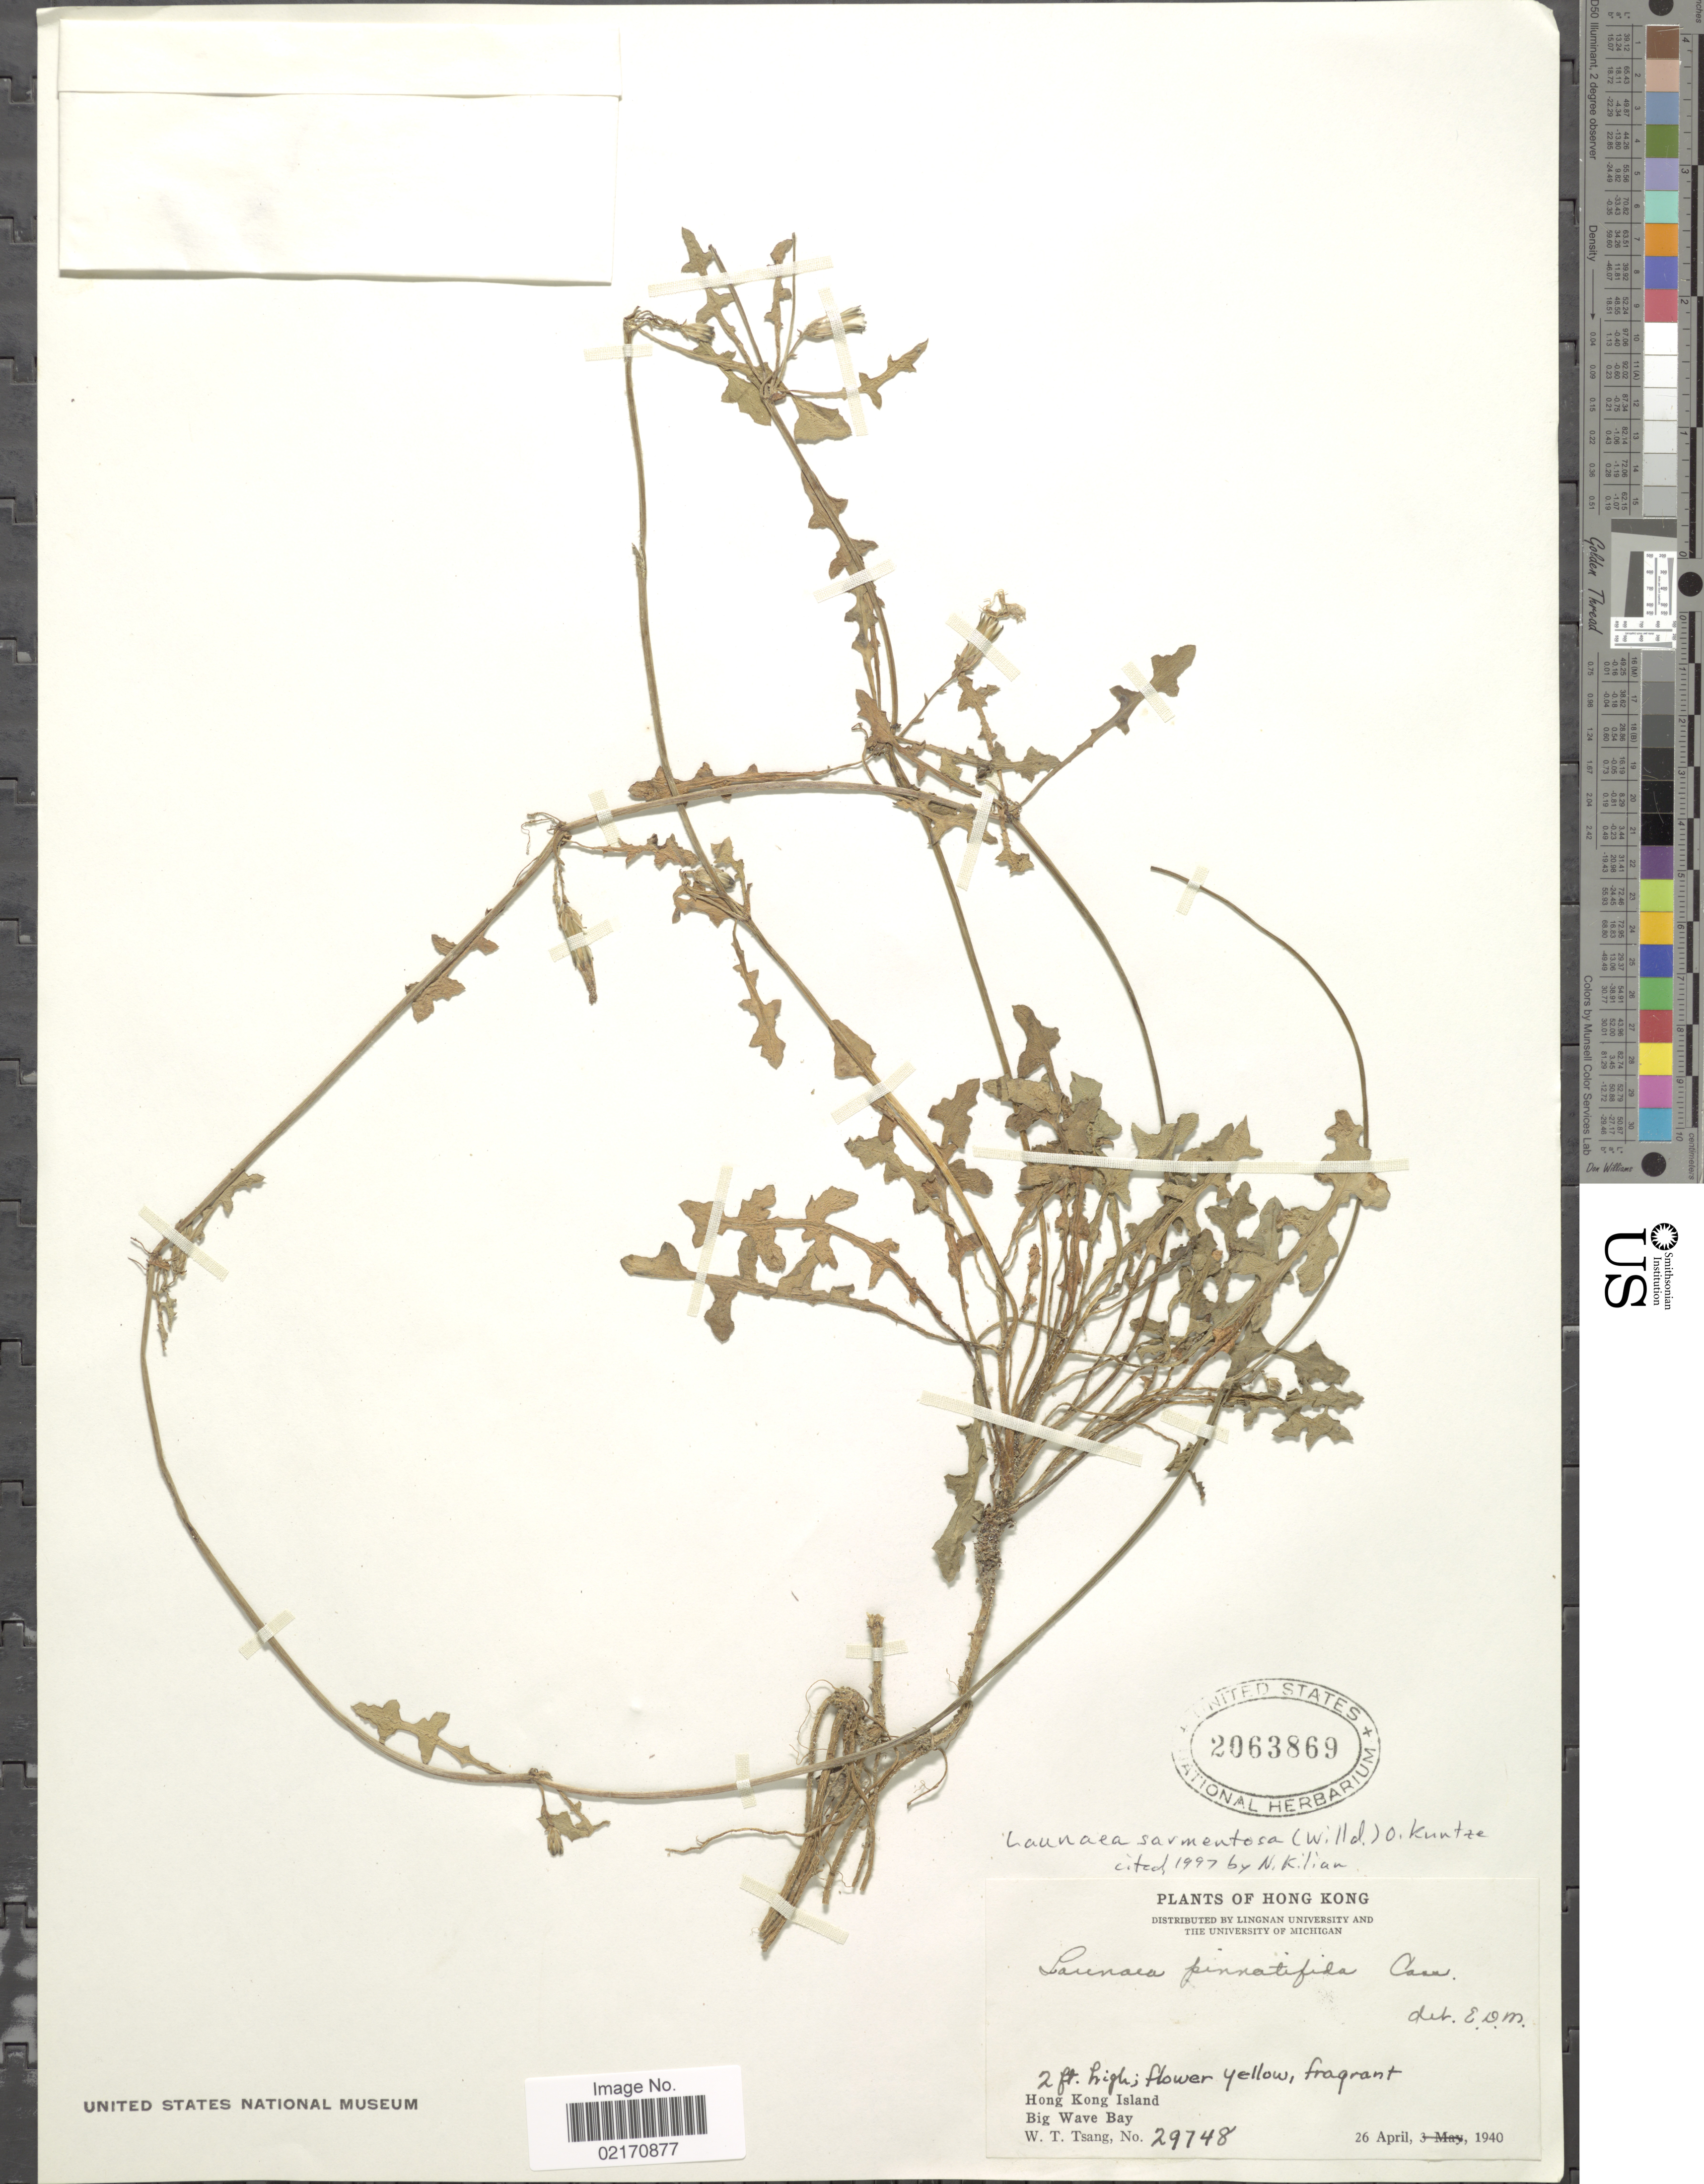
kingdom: Plantae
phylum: Tracheophyta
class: Magnoliopsida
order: Asterales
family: Asteraceae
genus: Launaea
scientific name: Launaea sarmentosa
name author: (Willd.) Kuntze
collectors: W. T. Tsang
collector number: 29748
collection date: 1940-04-26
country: China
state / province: Hong Kong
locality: Hong Kong Island, Big Wave Bay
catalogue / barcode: US 2063869